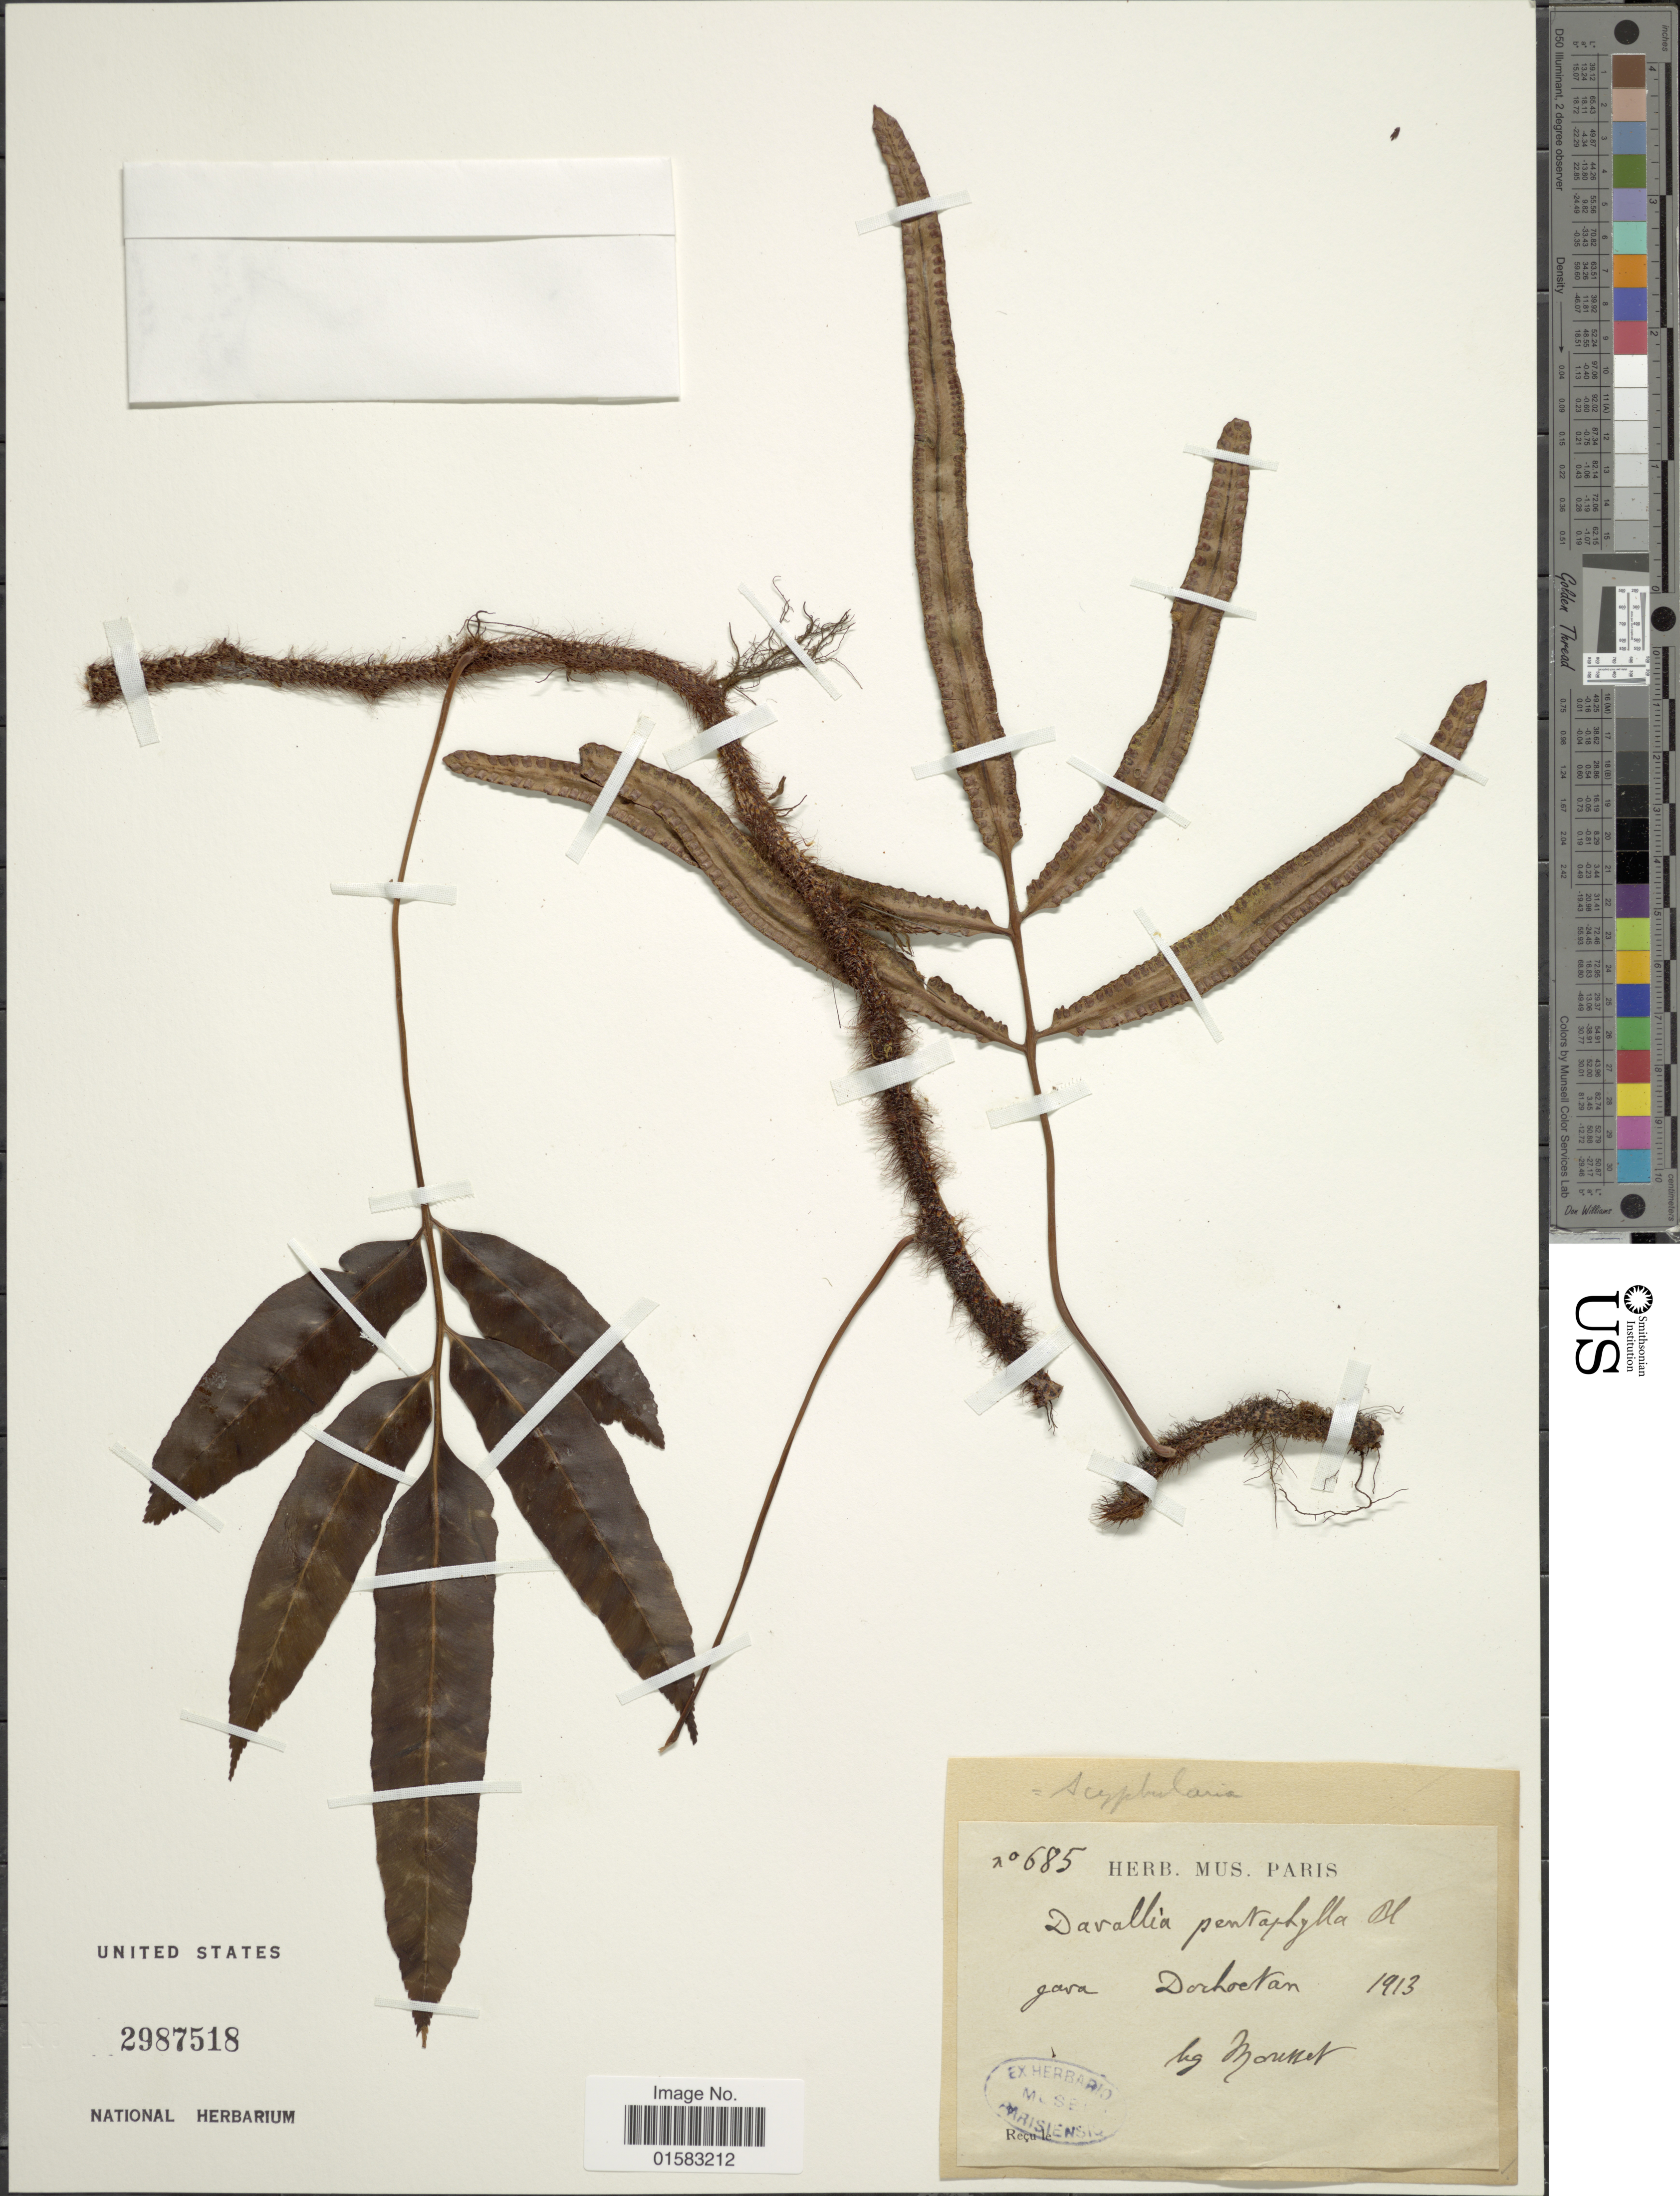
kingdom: Plantae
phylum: Tracheophyta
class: Polypodiopsida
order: Polypodiales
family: Davalliaceae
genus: Davallia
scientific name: Davallia pentaphylla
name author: Blume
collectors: Mousset, --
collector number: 685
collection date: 1913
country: Indonesia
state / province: Java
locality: Doekoetan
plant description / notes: Corrected "Darhoetan" to Doekoetan.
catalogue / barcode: US 2987518